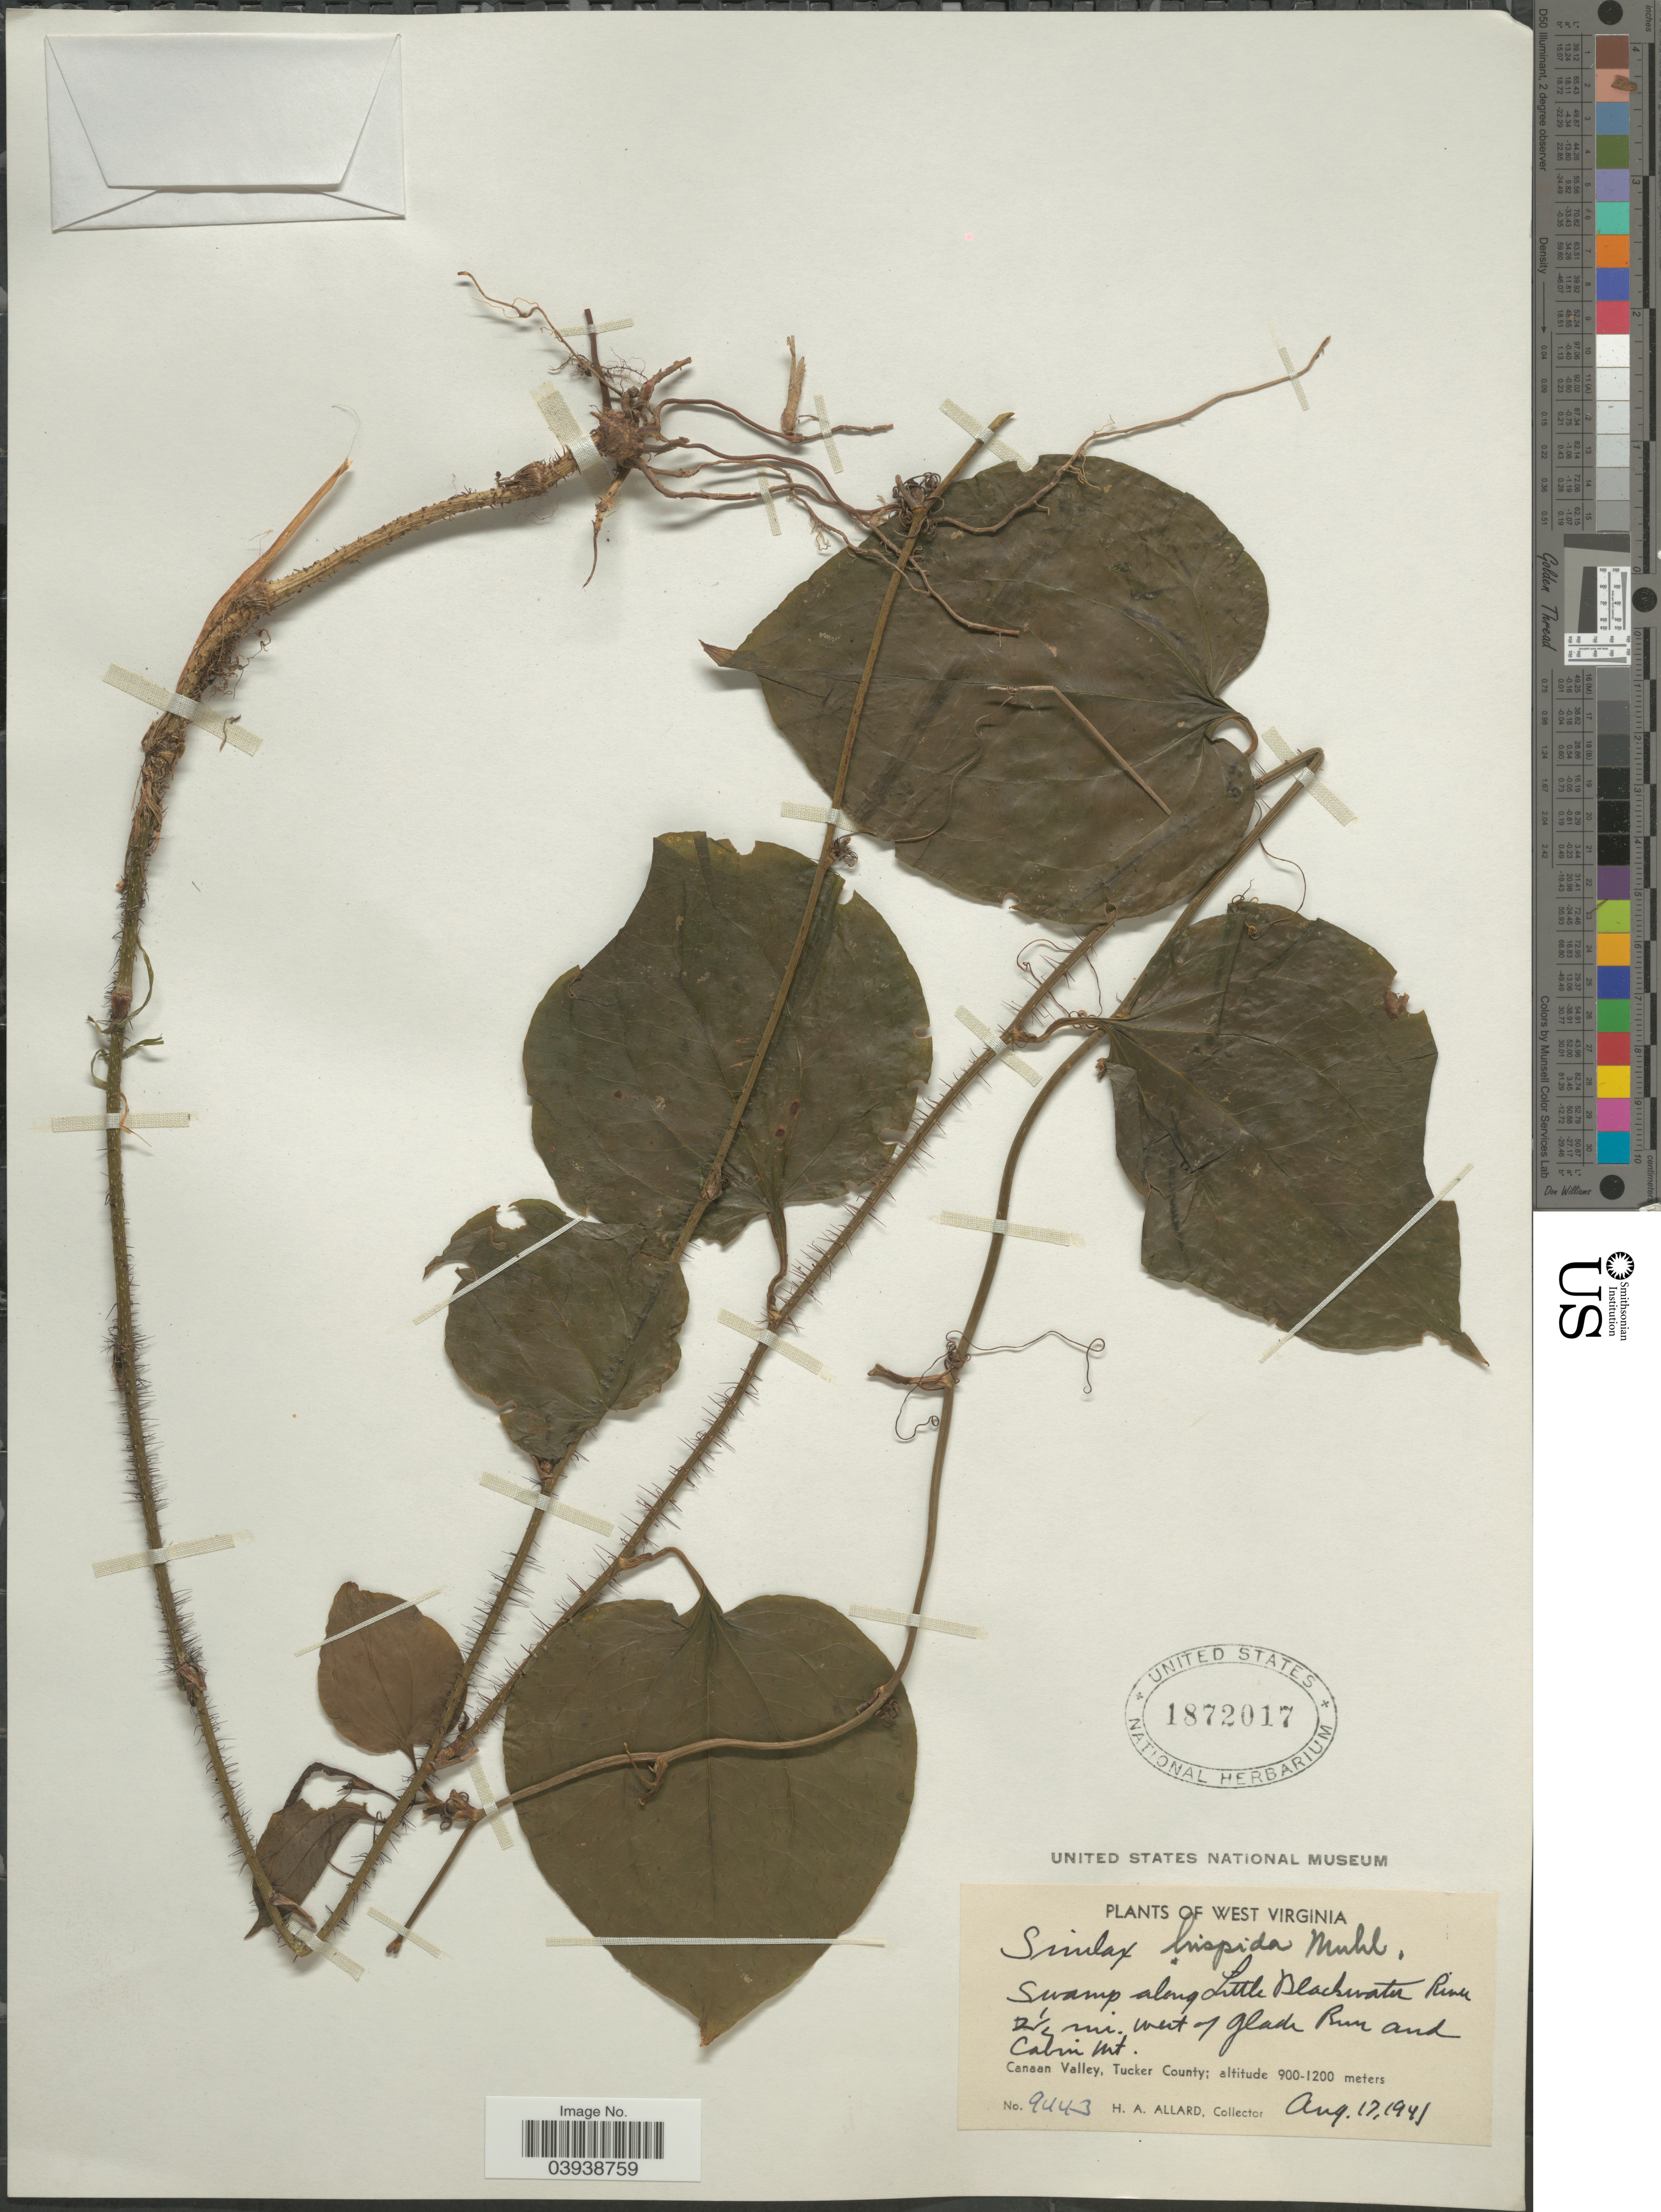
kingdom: Plantae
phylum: Tracheophyta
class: Liliopsida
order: Liliales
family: Smilacaceae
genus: Smilax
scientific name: Smilax hispida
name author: Raf.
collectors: H. A. Allard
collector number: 9443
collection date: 1941-08-17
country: United States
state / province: West Virginia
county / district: Tucker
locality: Along Little Blackwater River 2¼ mi. West of Glade Run and Cabin Mt. Canaan Valley, Tucker County.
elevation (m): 900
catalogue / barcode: US 1872017